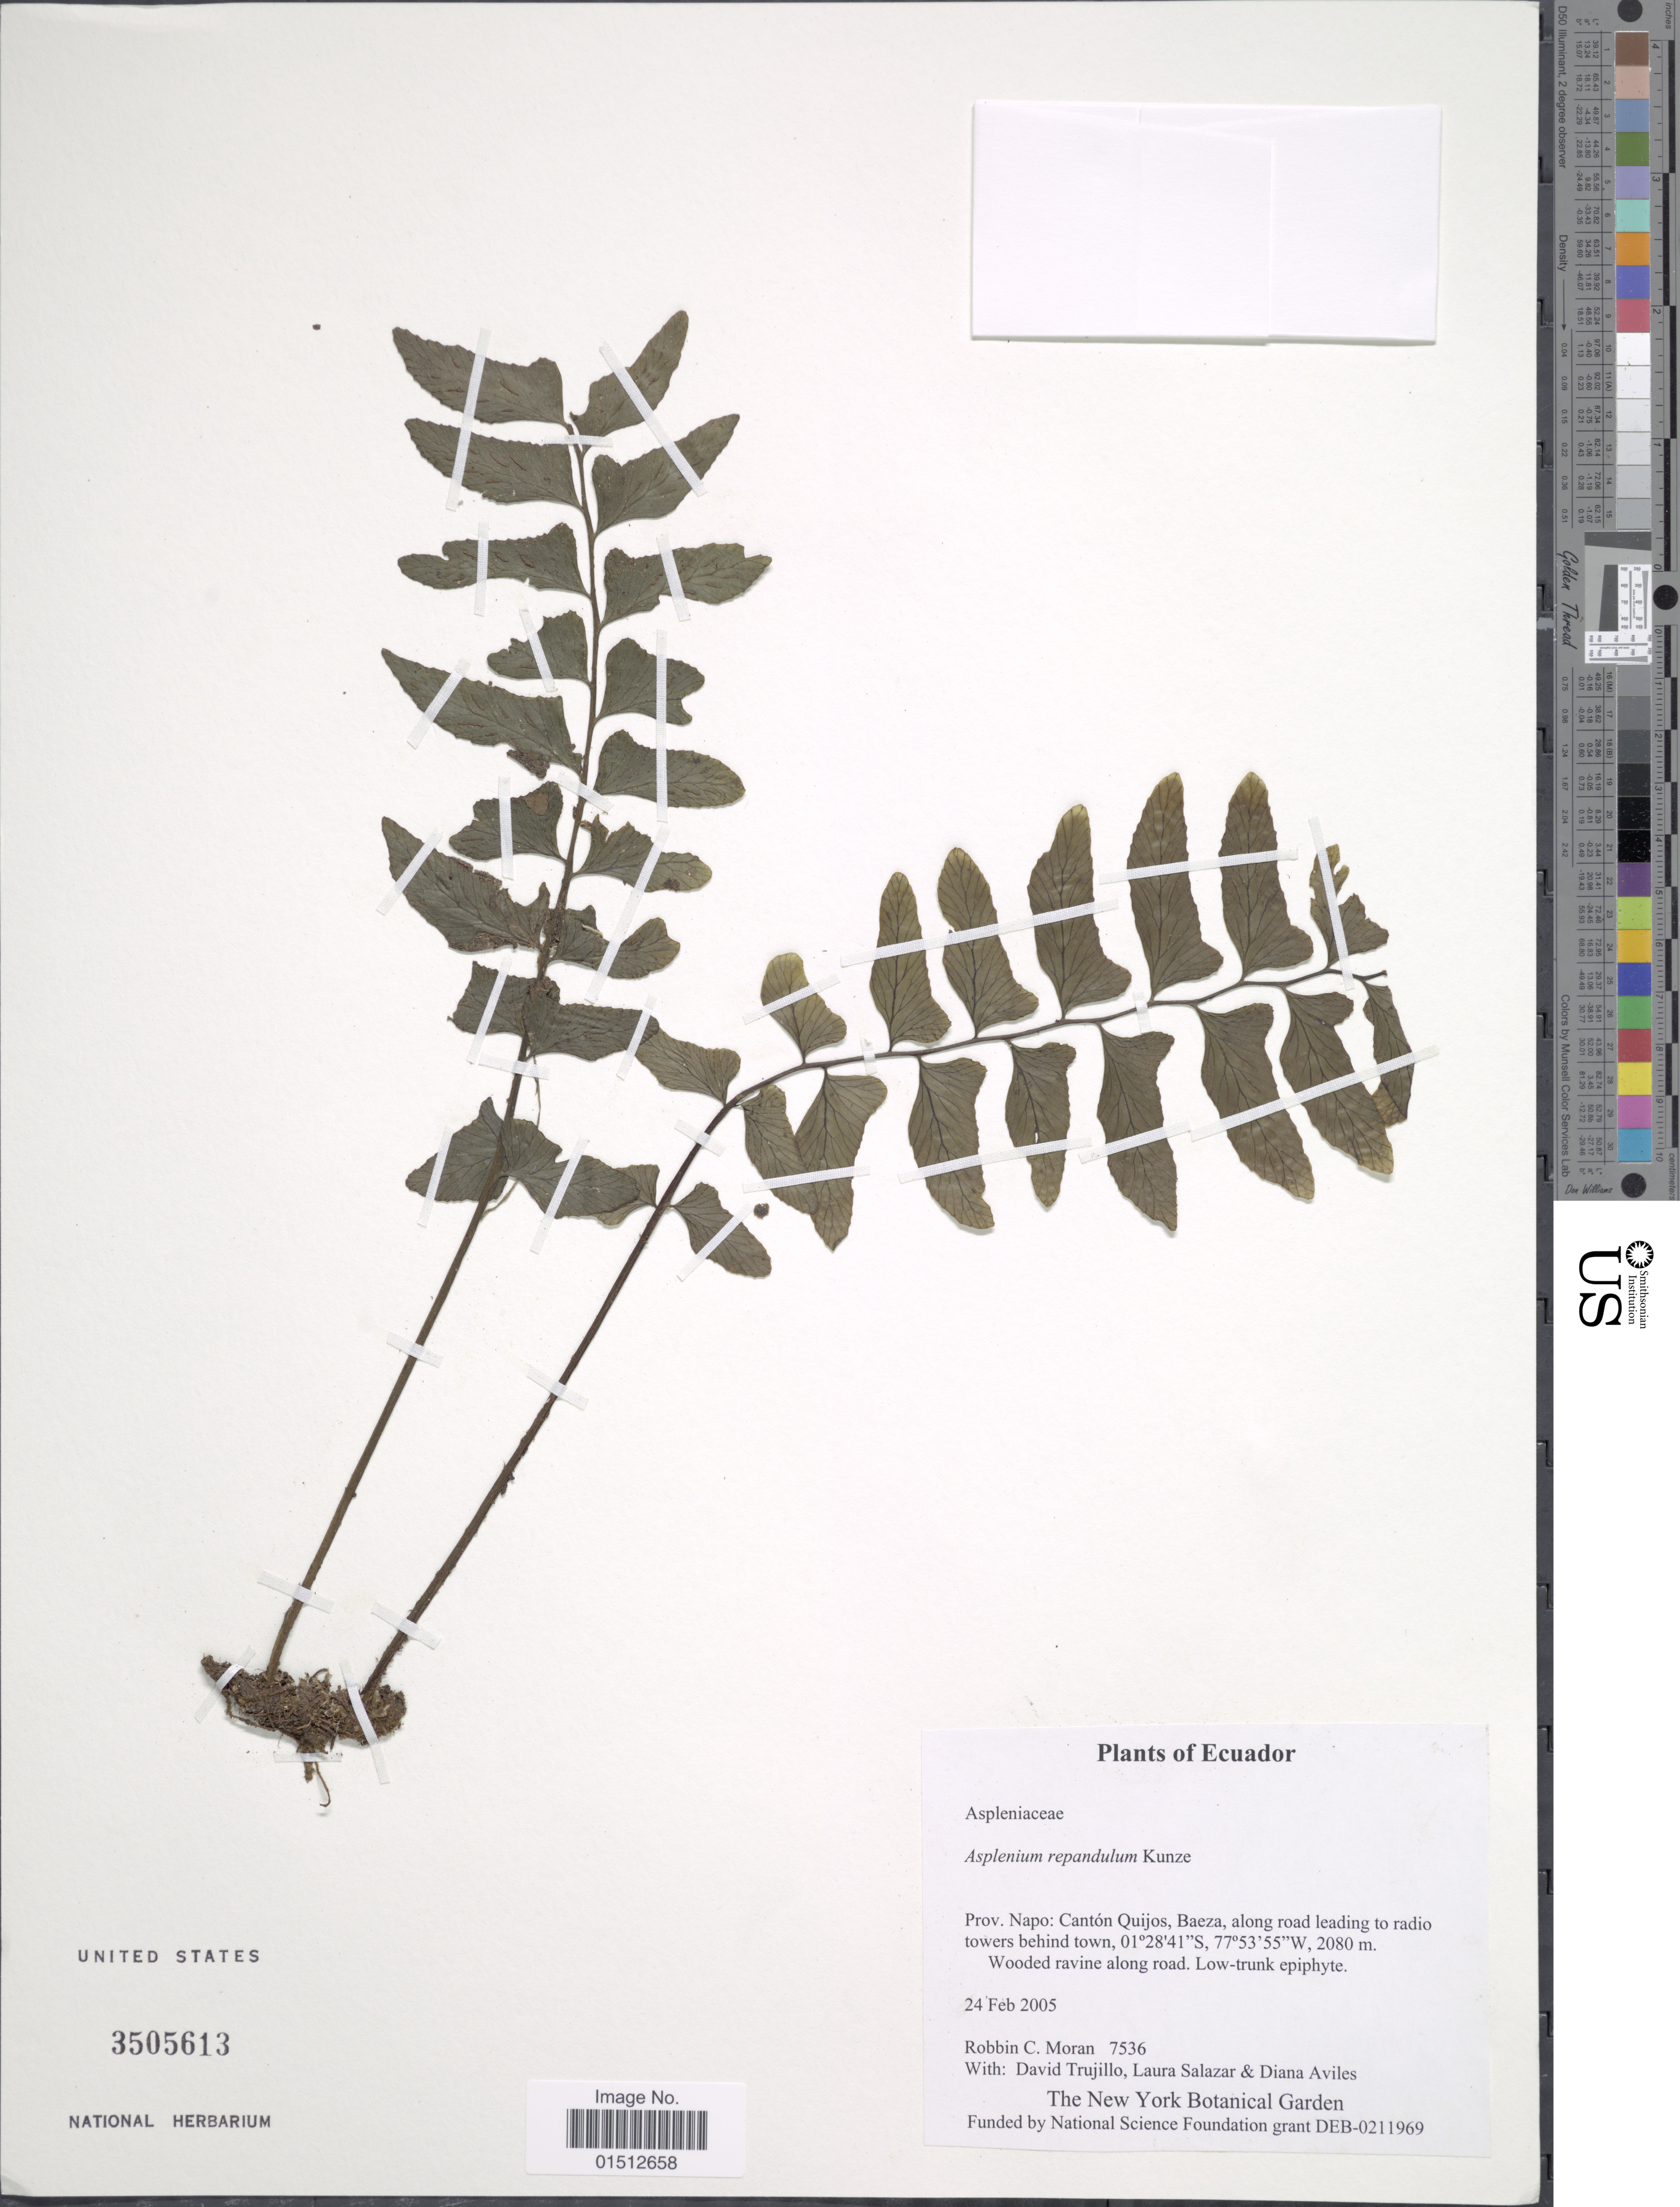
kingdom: Plantae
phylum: Tracheophyta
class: Polypodiopsida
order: Polypodiales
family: Aspleniaceae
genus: Asplenium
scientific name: Asplenium repandulum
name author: Kunze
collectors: R. C. Moran, D. Trujillo, L. Salazar & D. Aviles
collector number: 7536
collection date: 2005-02-24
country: Ecuador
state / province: Napo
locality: Prov. Napo: Canton Quijos, Baezes, along road leading to radio towers behind town.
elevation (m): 2080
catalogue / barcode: US 3505613